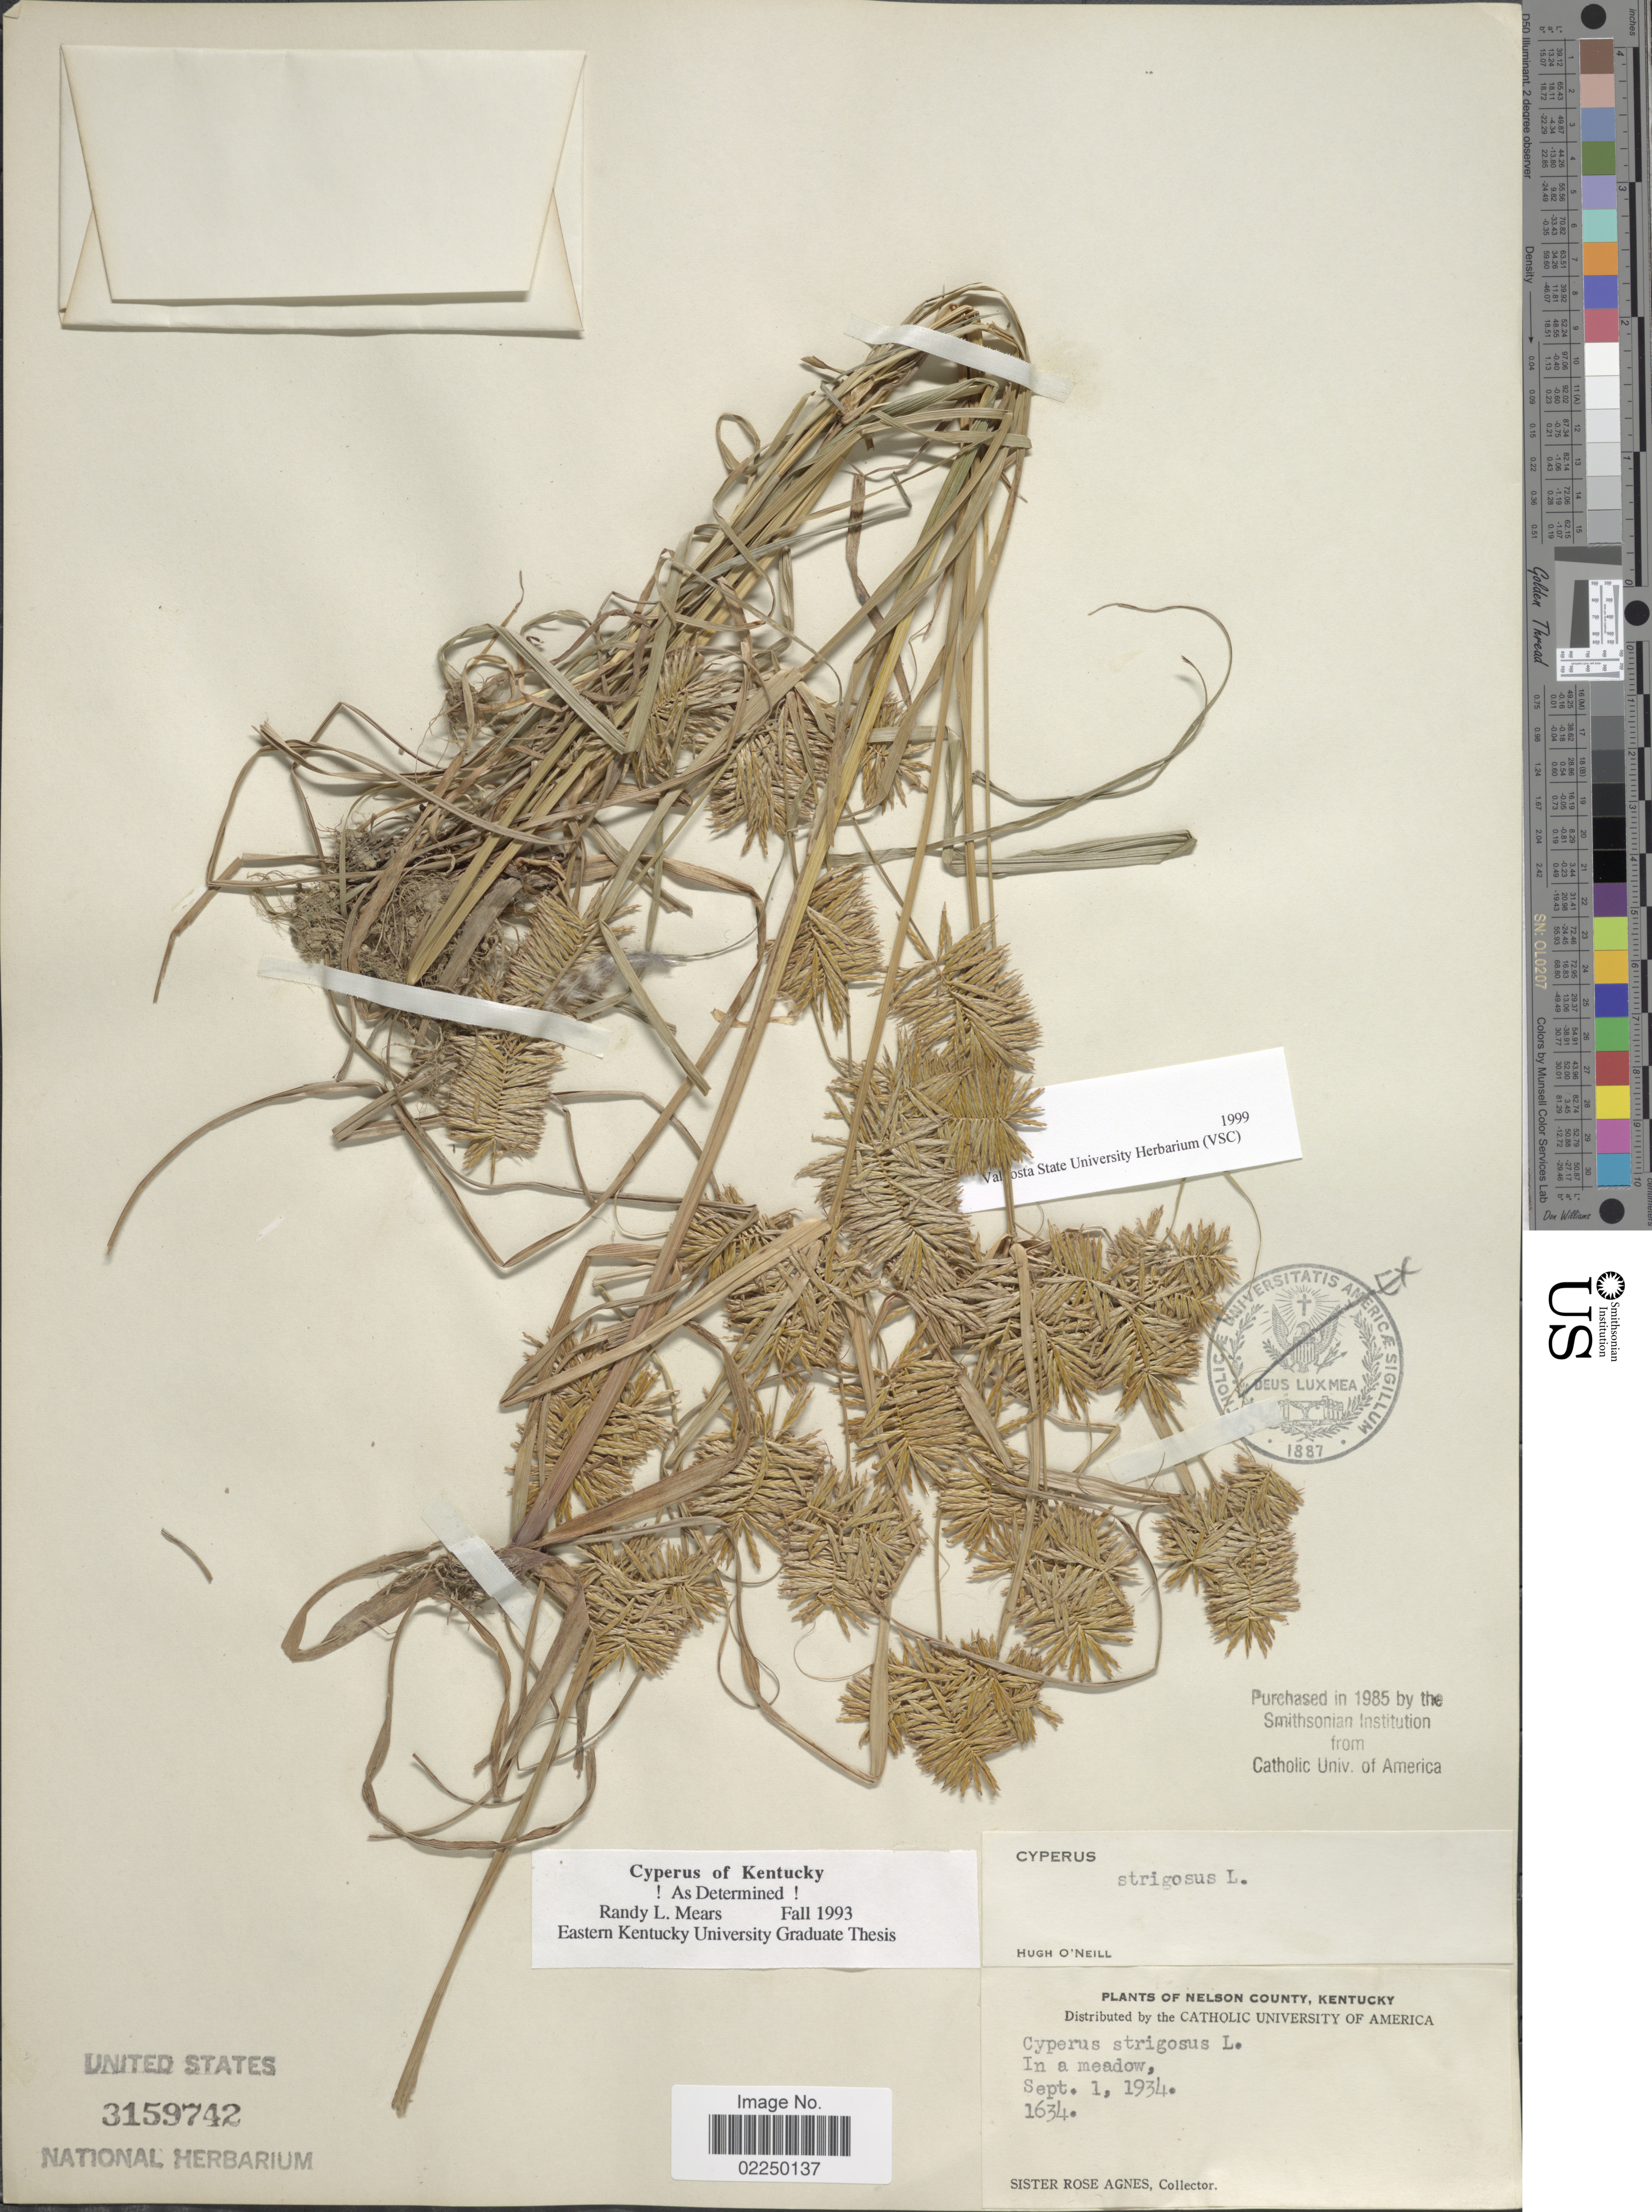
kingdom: Plantae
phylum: Tracheophyta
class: Liliopsida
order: Poales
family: Cyperaceae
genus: Cyperus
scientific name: Cyperus strigosus L.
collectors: Sister Rose Agnes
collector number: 1634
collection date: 1934-09-01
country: United States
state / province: Kentucky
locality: Nelson County, in meadow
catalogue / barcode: US 3159742